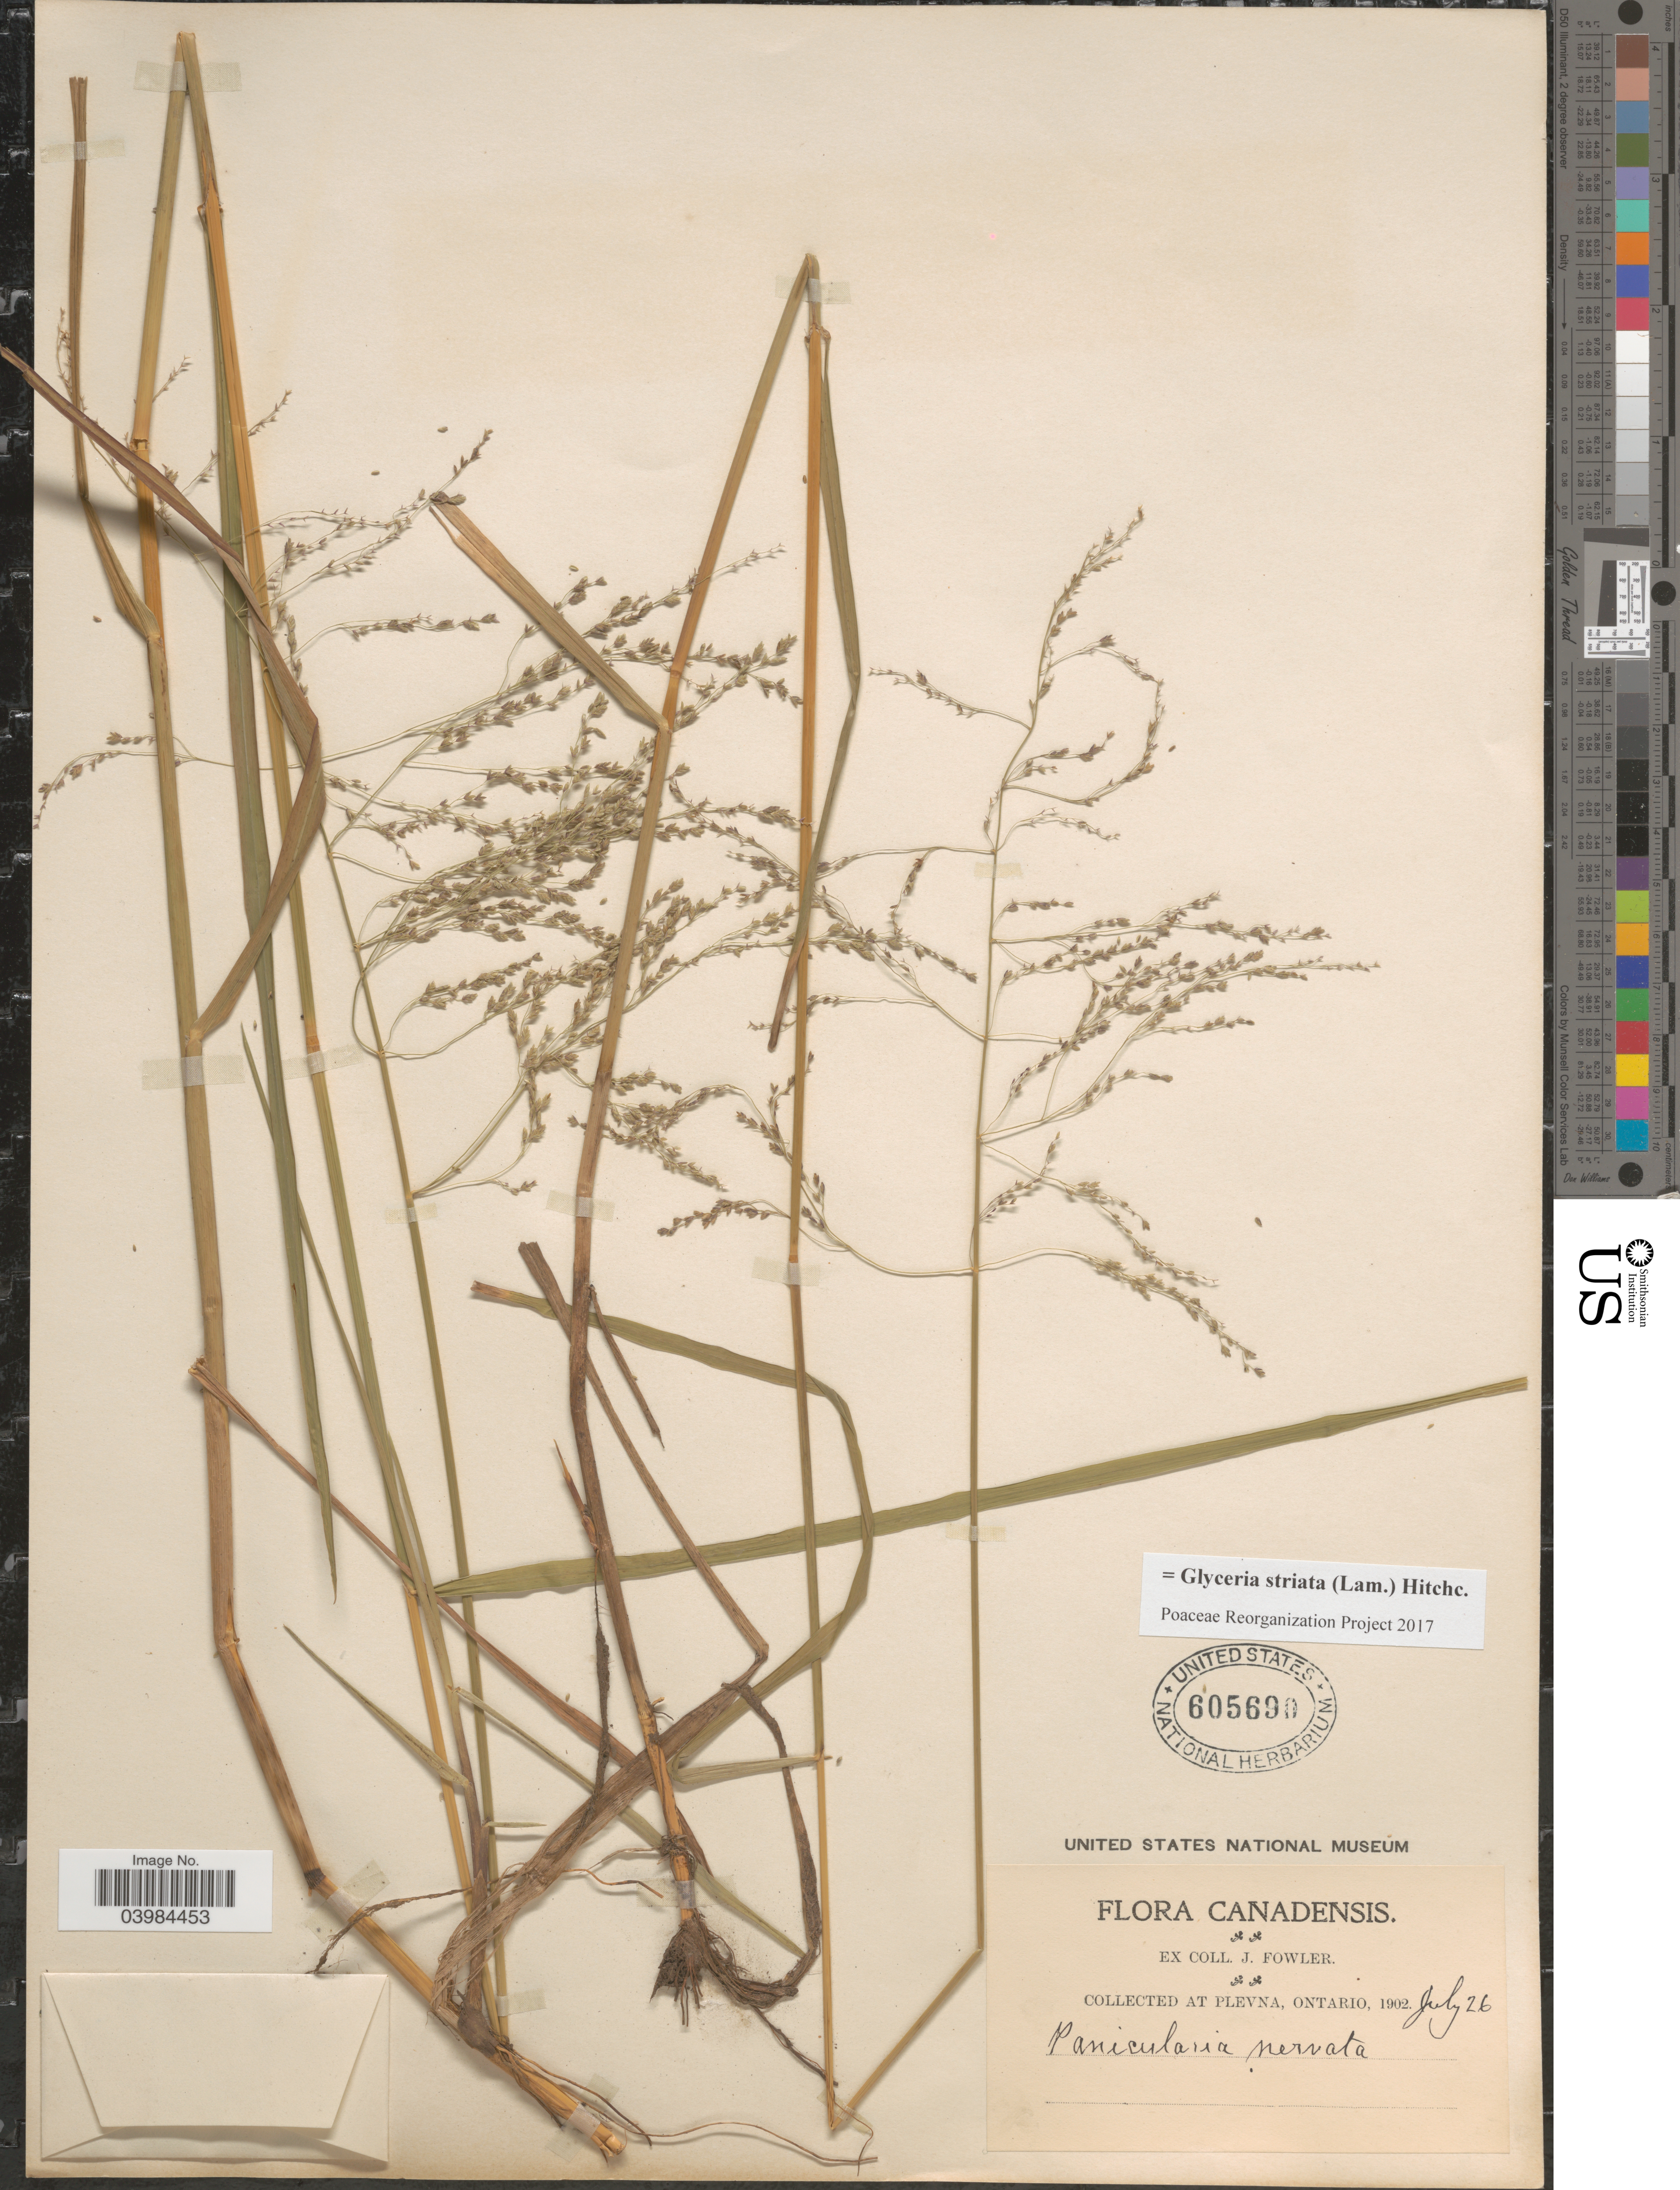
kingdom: Plantae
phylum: Tracheophyta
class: Liliopsida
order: Poales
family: Poaceae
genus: Glyceria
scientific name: Glyceria striata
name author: (Lam.) Hitchc.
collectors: J. Fowler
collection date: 1902-07-26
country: Canada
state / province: Ontario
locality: At Plevna.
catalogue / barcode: US 605690